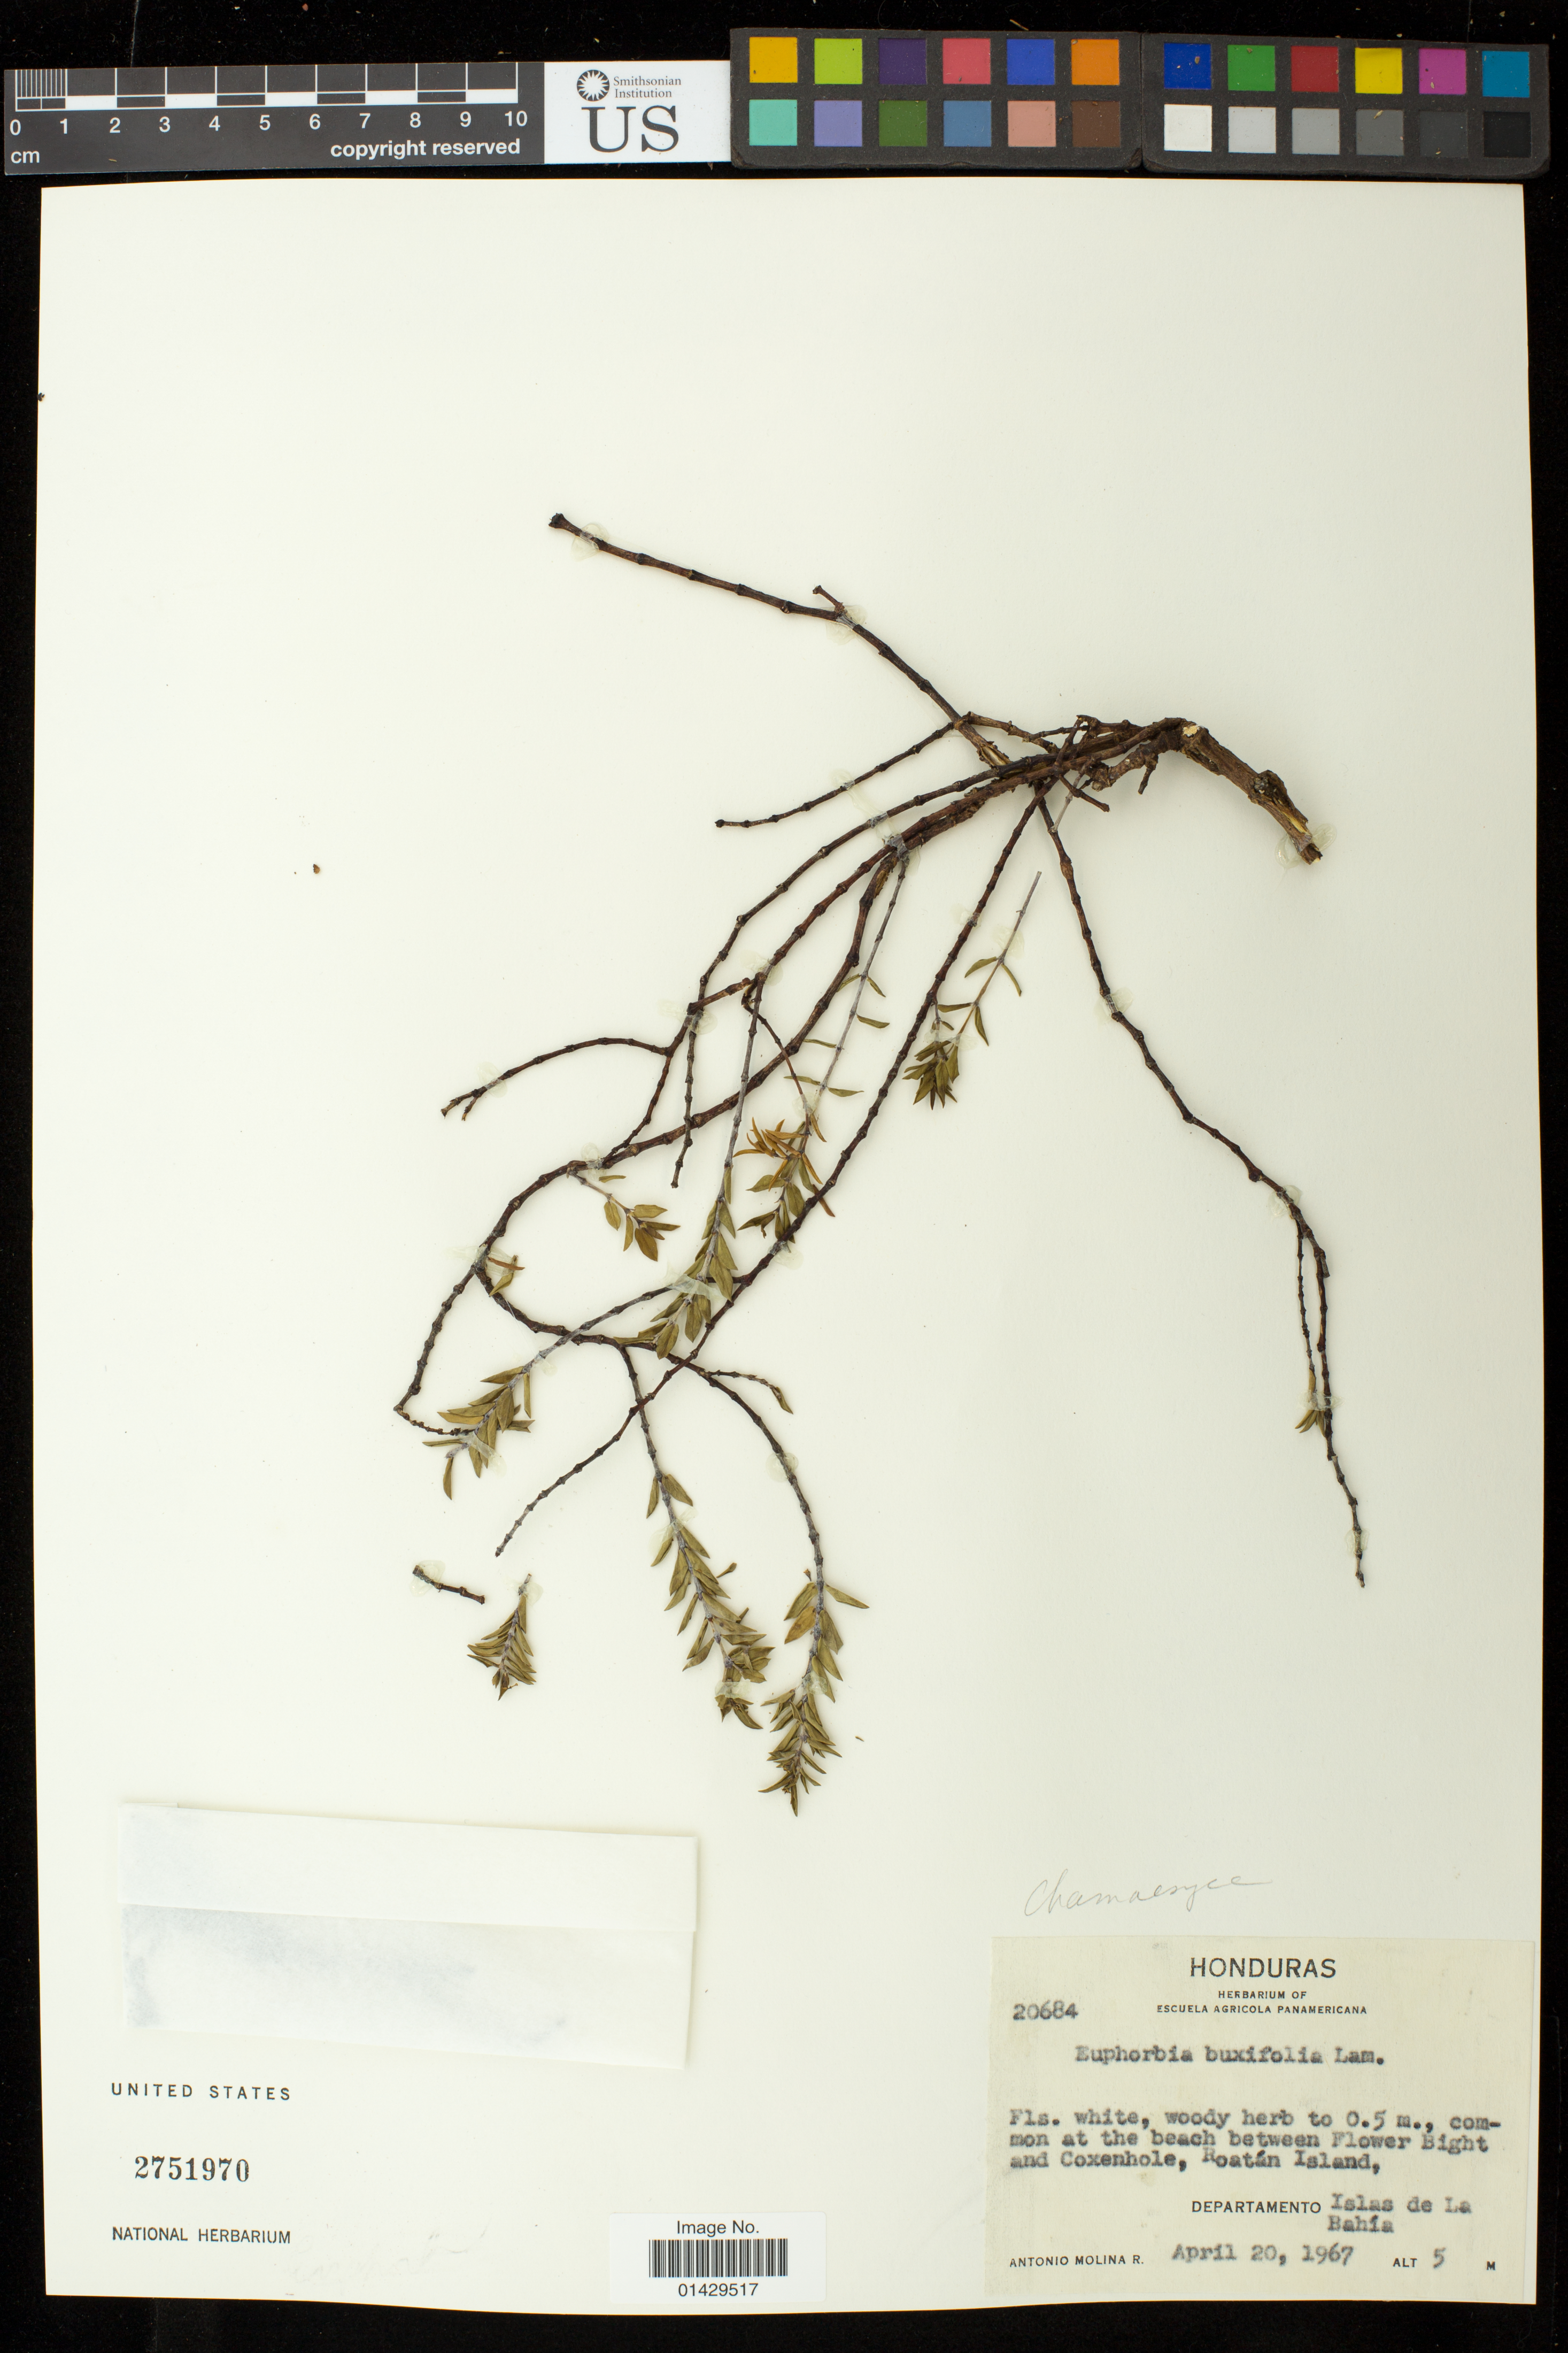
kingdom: Plantae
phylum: Tracheophyta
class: Magnoliopsida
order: Malpighiales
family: Euphorbiaceae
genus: Euphorbia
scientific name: Euphorbia mesembryanthemifolia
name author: Jacq.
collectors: A. Molina R.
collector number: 20684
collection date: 1967-04-20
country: Honduras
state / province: Islas de la Bahía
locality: At the beach between Flower Bight and Coxenhole, Roatan Island.; Islas de La Bahia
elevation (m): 5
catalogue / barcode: US 2751970